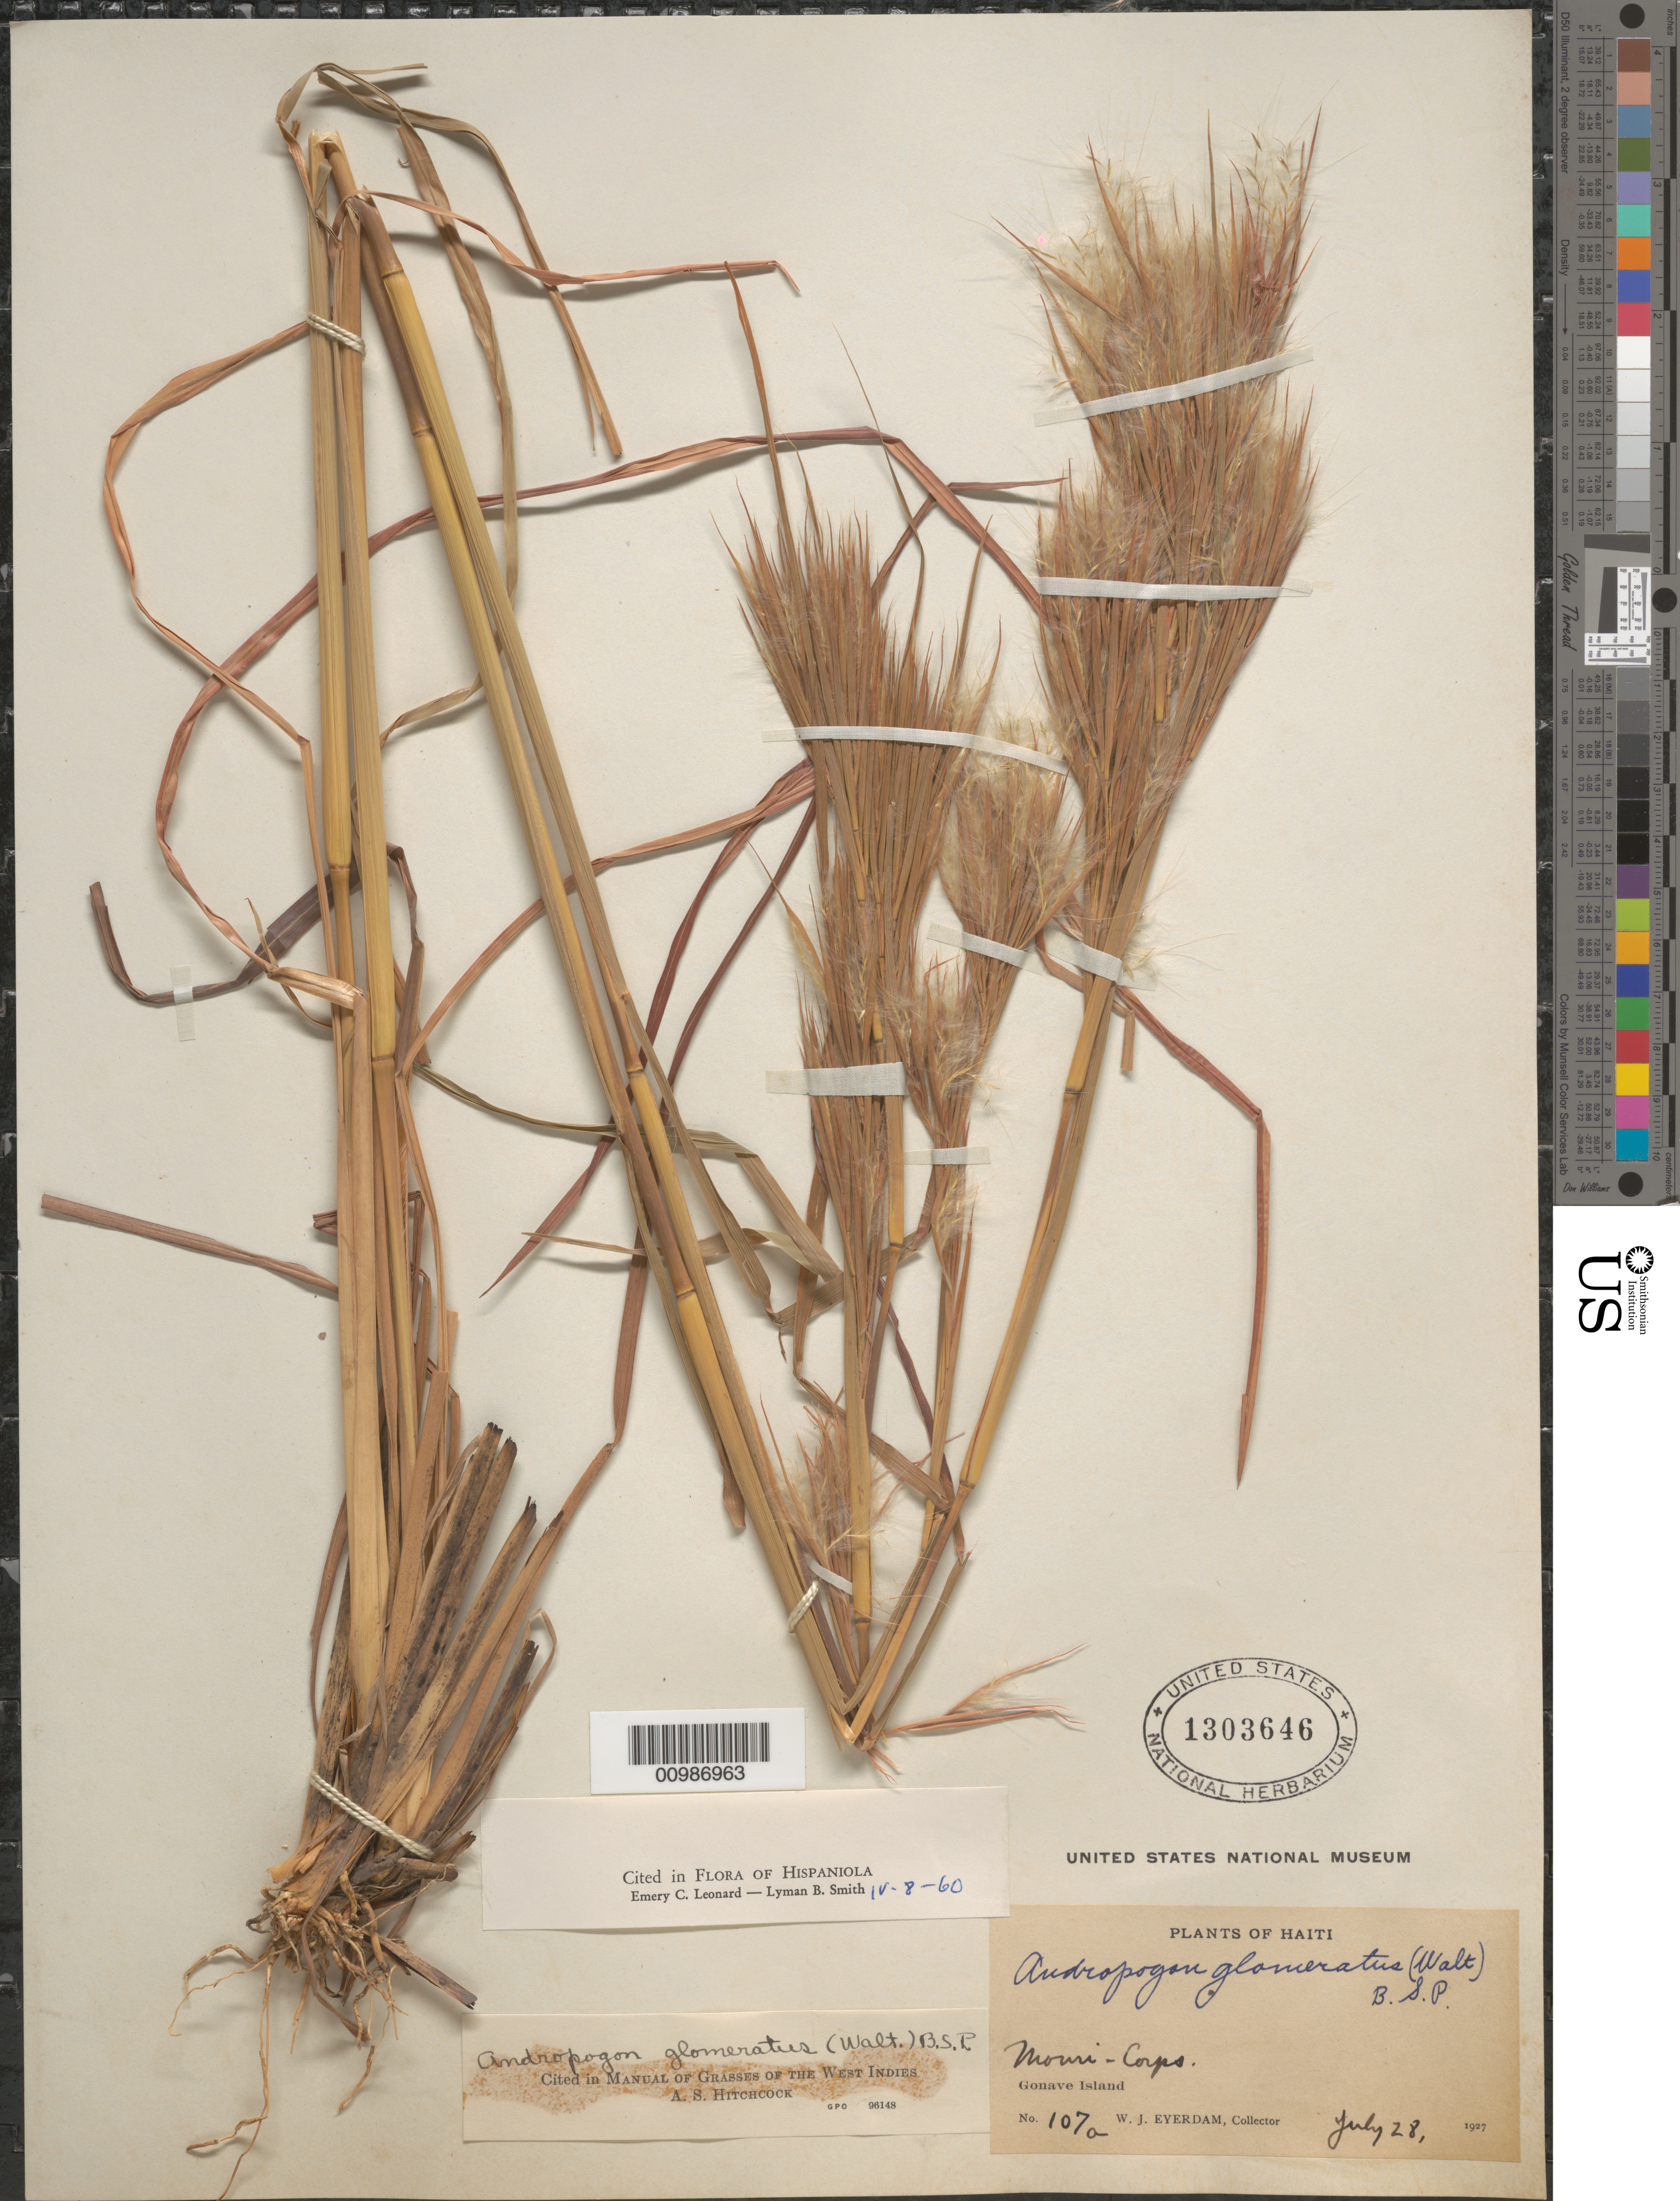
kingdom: Plantae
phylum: Tracheophyta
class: Liliopsida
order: Poales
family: Poaceae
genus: Andropogon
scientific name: Andropogon glomeratus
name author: (Walter) Britton, Stearns & Poggenb.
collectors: W. J. Eyerdam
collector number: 107a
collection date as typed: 28 Jul 1927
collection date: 1927-07-28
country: Haiti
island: Hispaniola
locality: Gonave Island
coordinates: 0 N, 0 E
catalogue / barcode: US 1303646